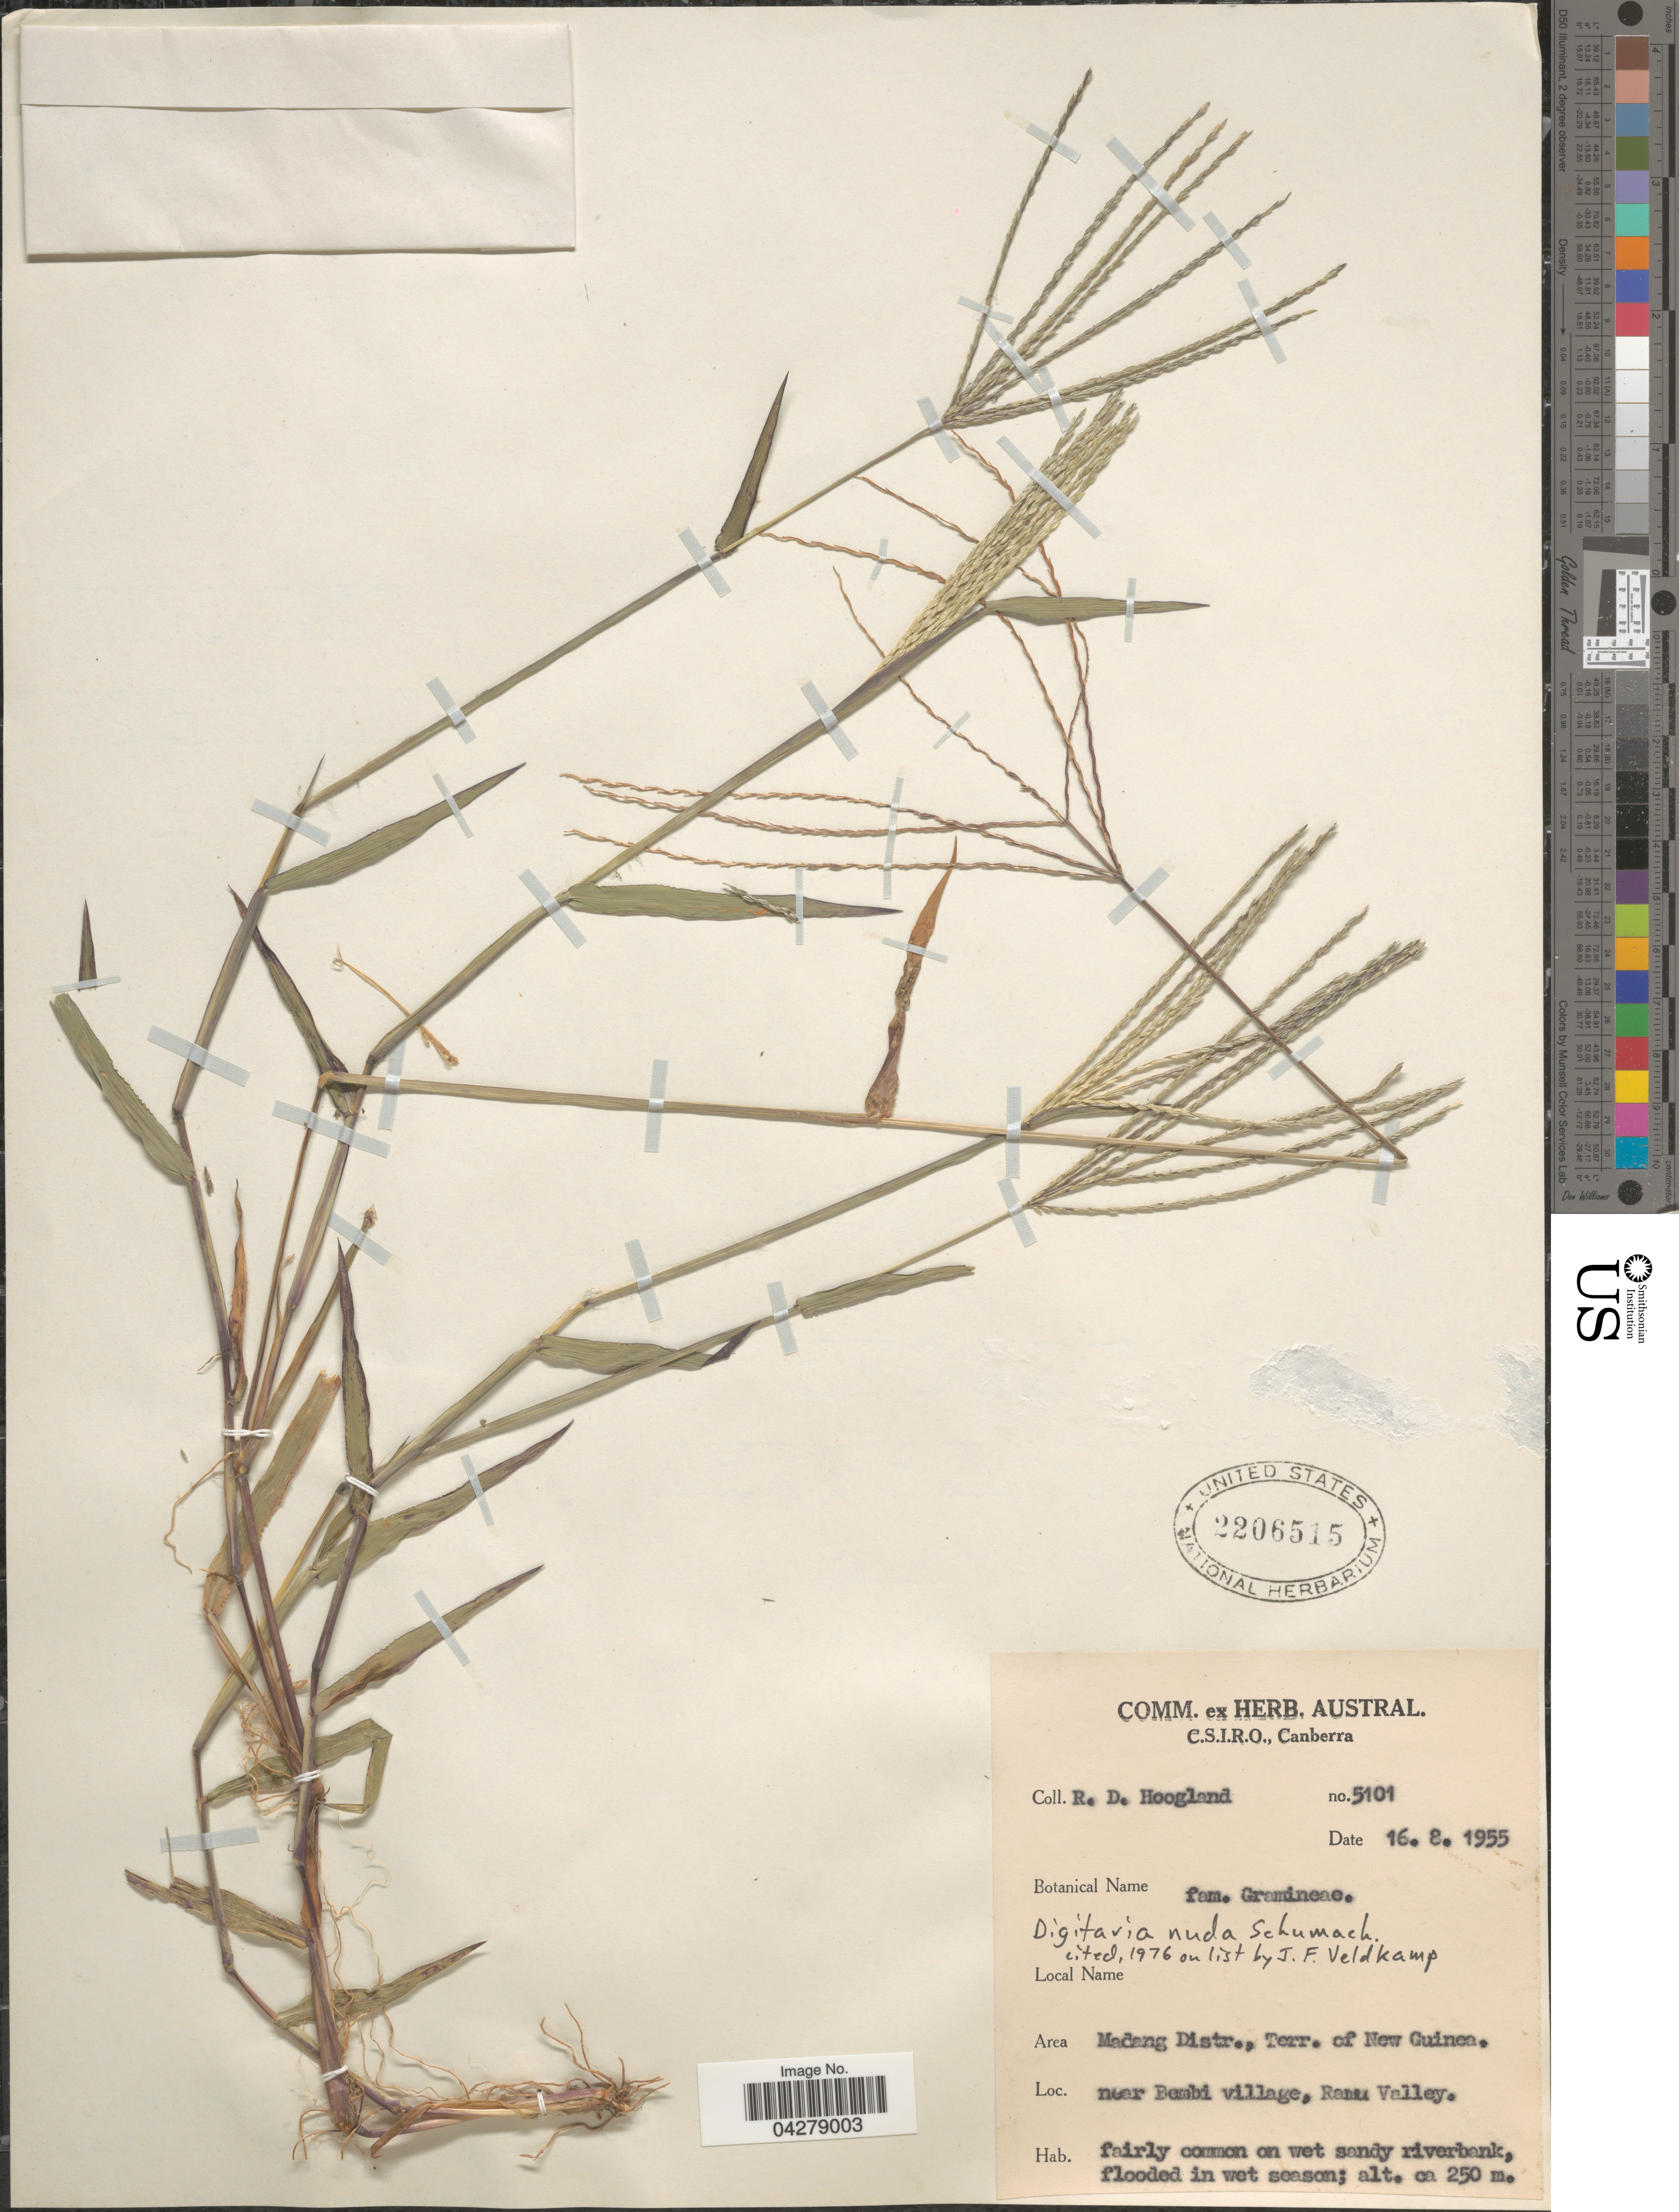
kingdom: Plantae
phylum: Tracheophyta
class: Liliopsida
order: Poales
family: Poaceae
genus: Digitaria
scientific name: Digitaria nuda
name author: Schumach.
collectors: R. D. Hoogland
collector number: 5101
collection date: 1955-08-16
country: Papua New Guinea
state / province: Madang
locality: Madang Distr., Terr. of New Guinea. near Bembi village, Ramu Valley. Fairly common on wet sandy riverbank, flooded in wet season.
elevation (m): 250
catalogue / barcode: US 2206515